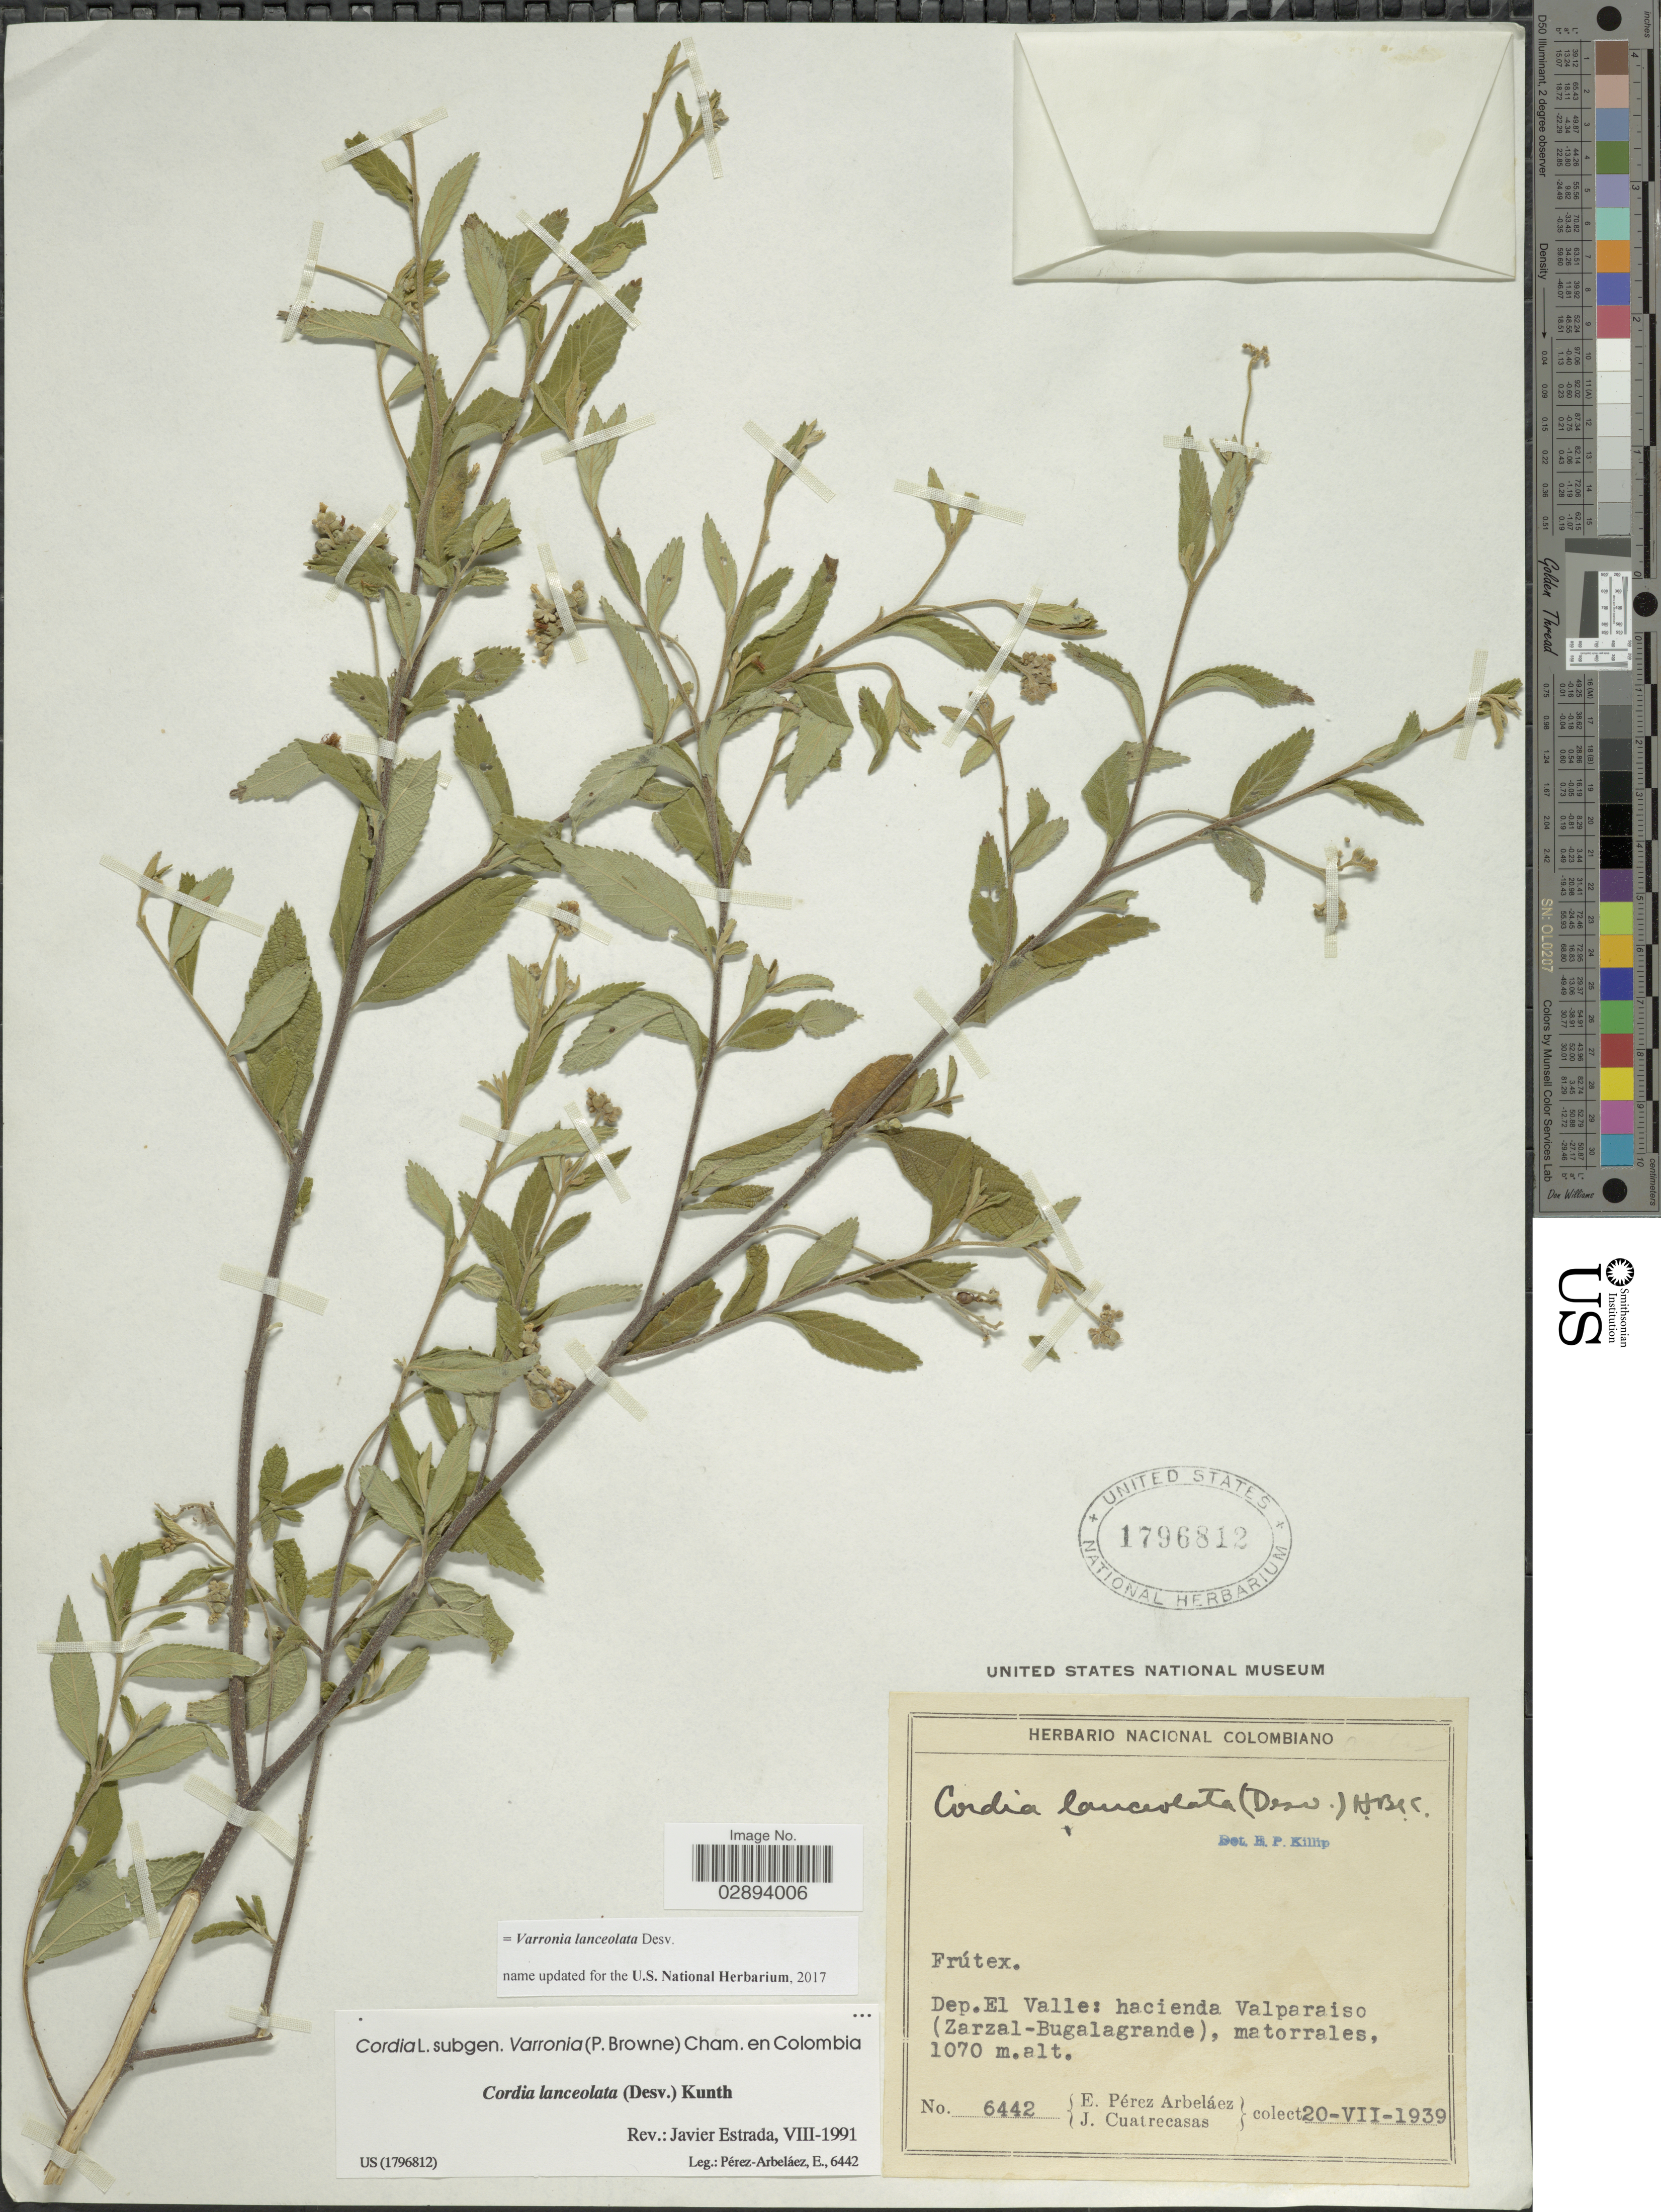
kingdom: Plantae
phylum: Tracheophyta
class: Magnoliopsida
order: Boraginales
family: Cordiaceae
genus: Varronia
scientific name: Varronia lanceolata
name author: Willd. ex Cham.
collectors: E. Pérez Arbeláez & J. Cuatrecasas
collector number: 6442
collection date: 1939-07-20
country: Colombia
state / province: Valle del Cauca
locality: Dep. El Valle, hacienda Valparaiso (Zarzal-Bugalagrande).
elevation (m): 1070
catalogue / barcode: US 1796812